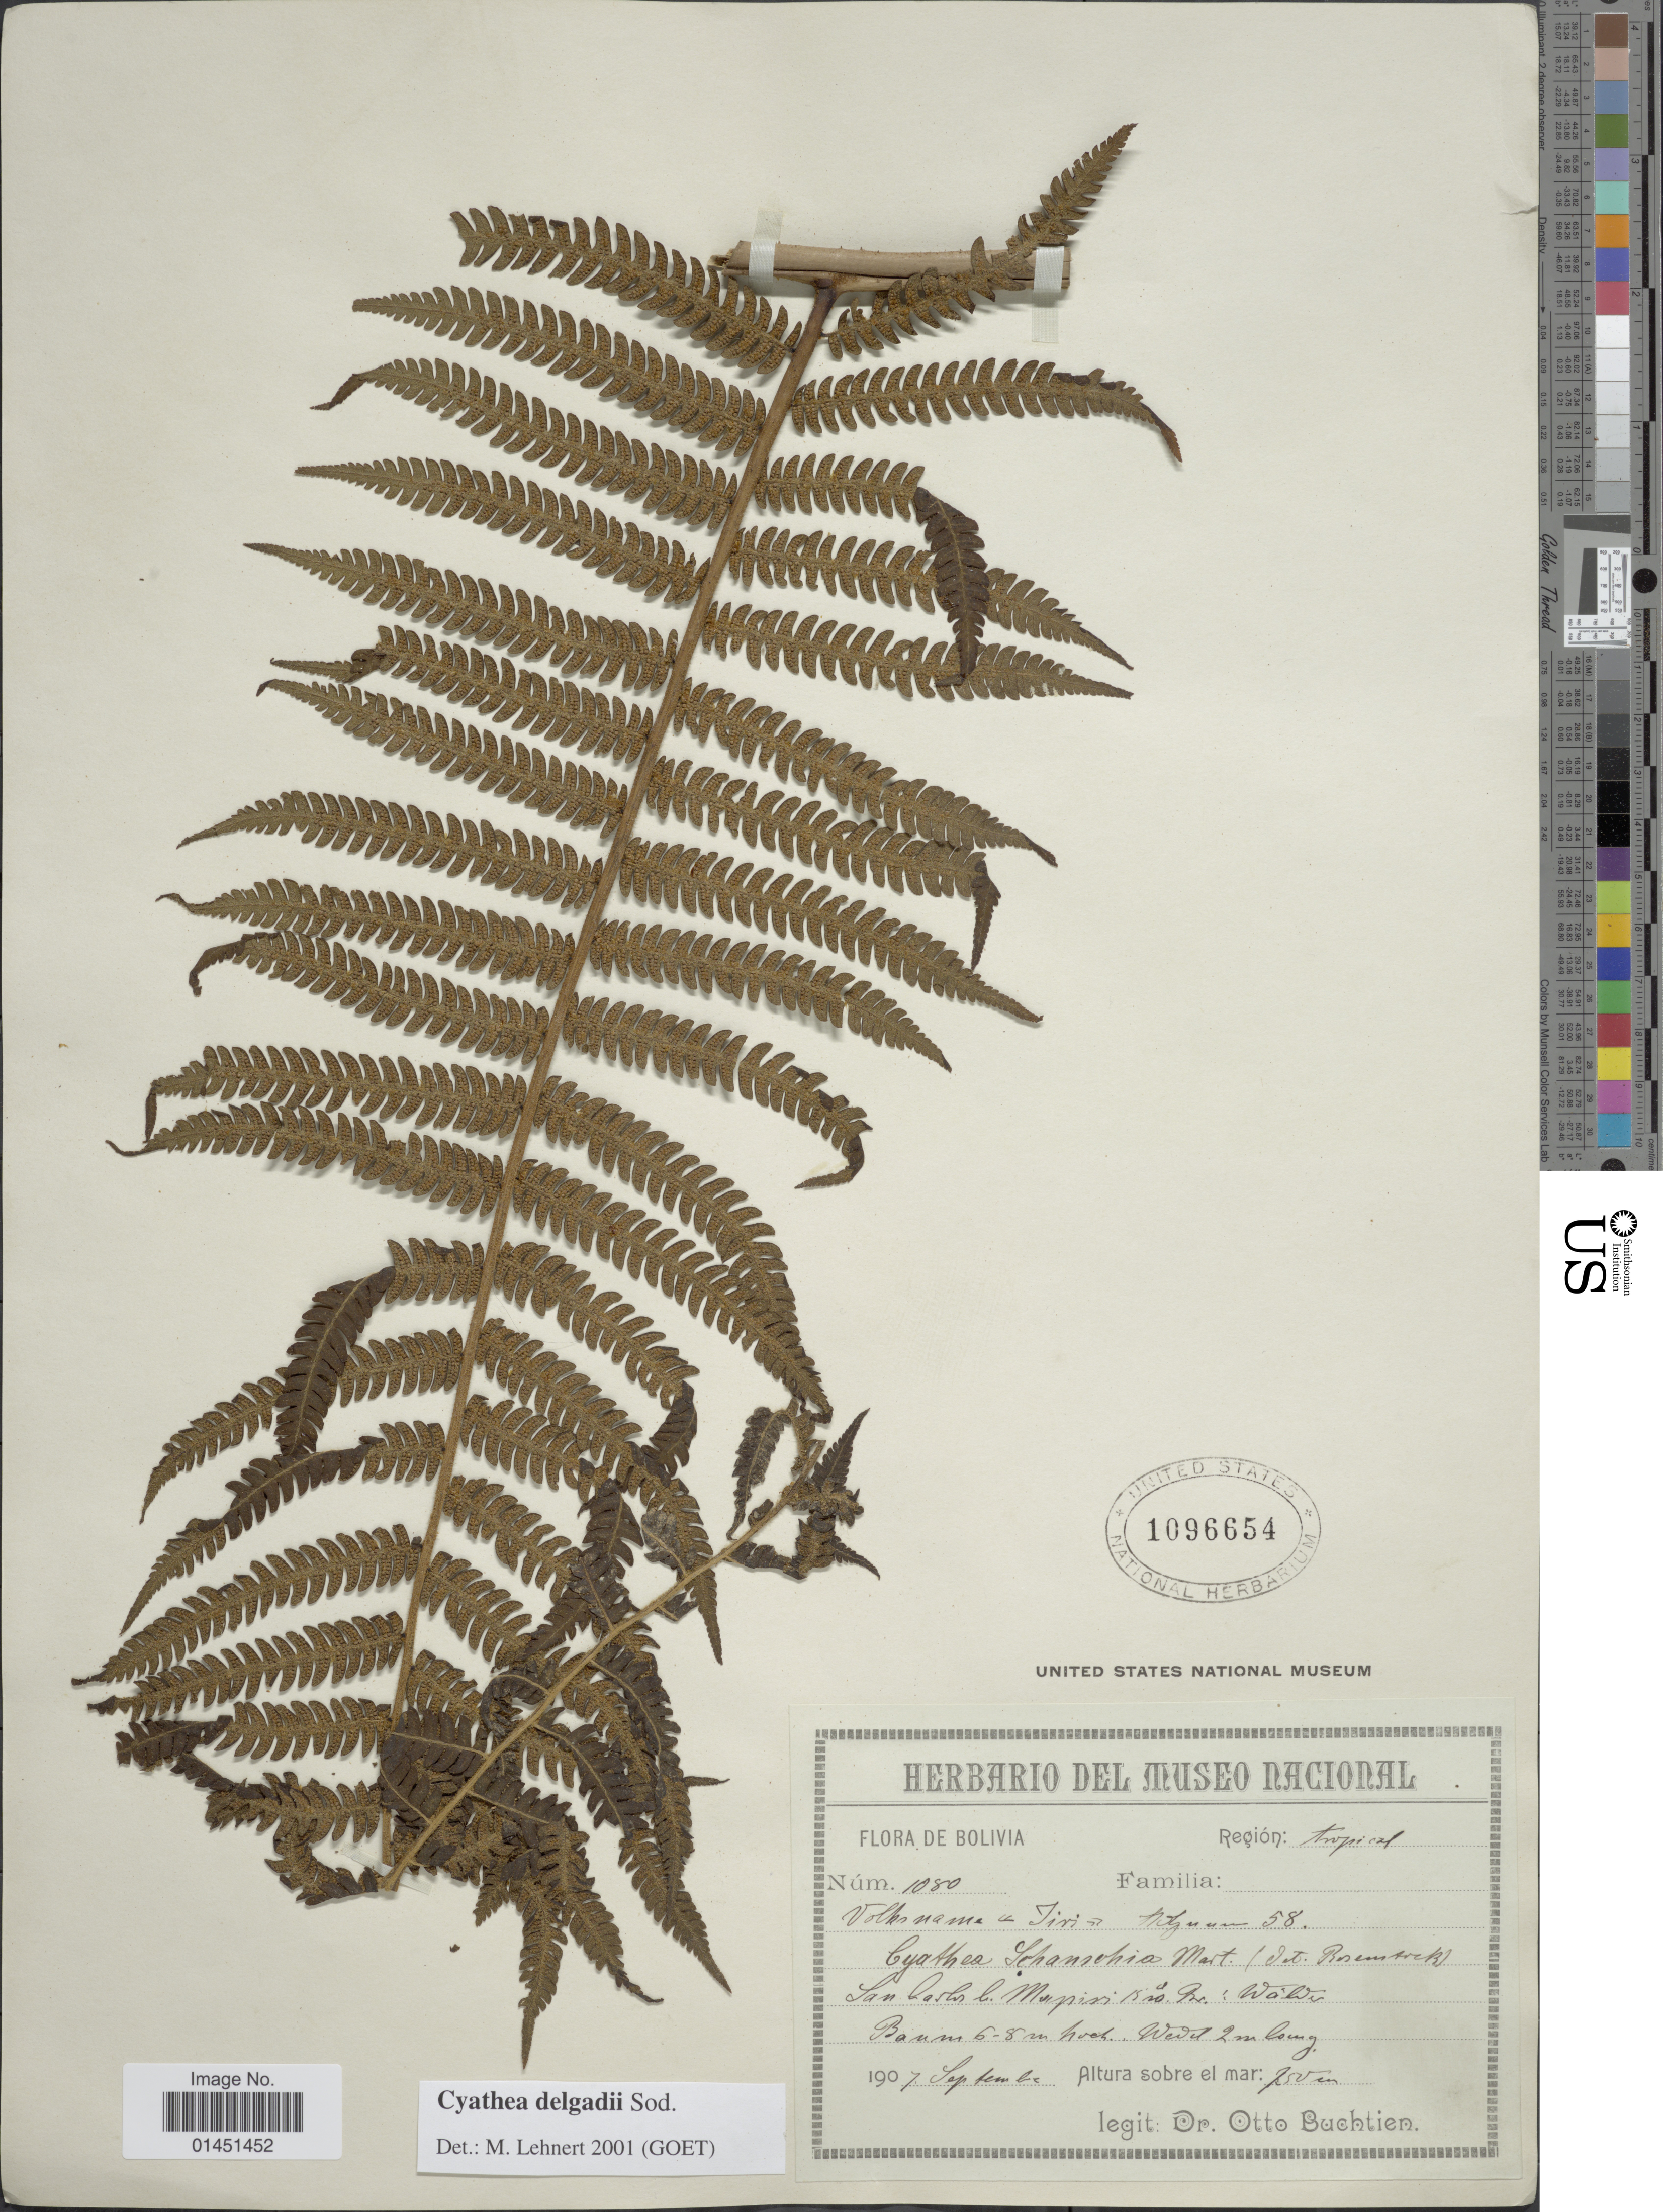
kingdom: Plantae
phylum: Tracheophyta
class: Polypodiopsida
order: Cyatheales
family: Cyatheaceae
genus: Cyathea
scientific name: Cyathea delgadii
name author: Pohl ex Sternb.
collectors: O. Buchtien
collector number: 1080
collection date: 1907-09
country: Bolivia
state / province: La Paz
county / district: Mapiri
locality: Region Tropical, San Carlos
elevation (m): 750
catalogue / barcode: US 1096654